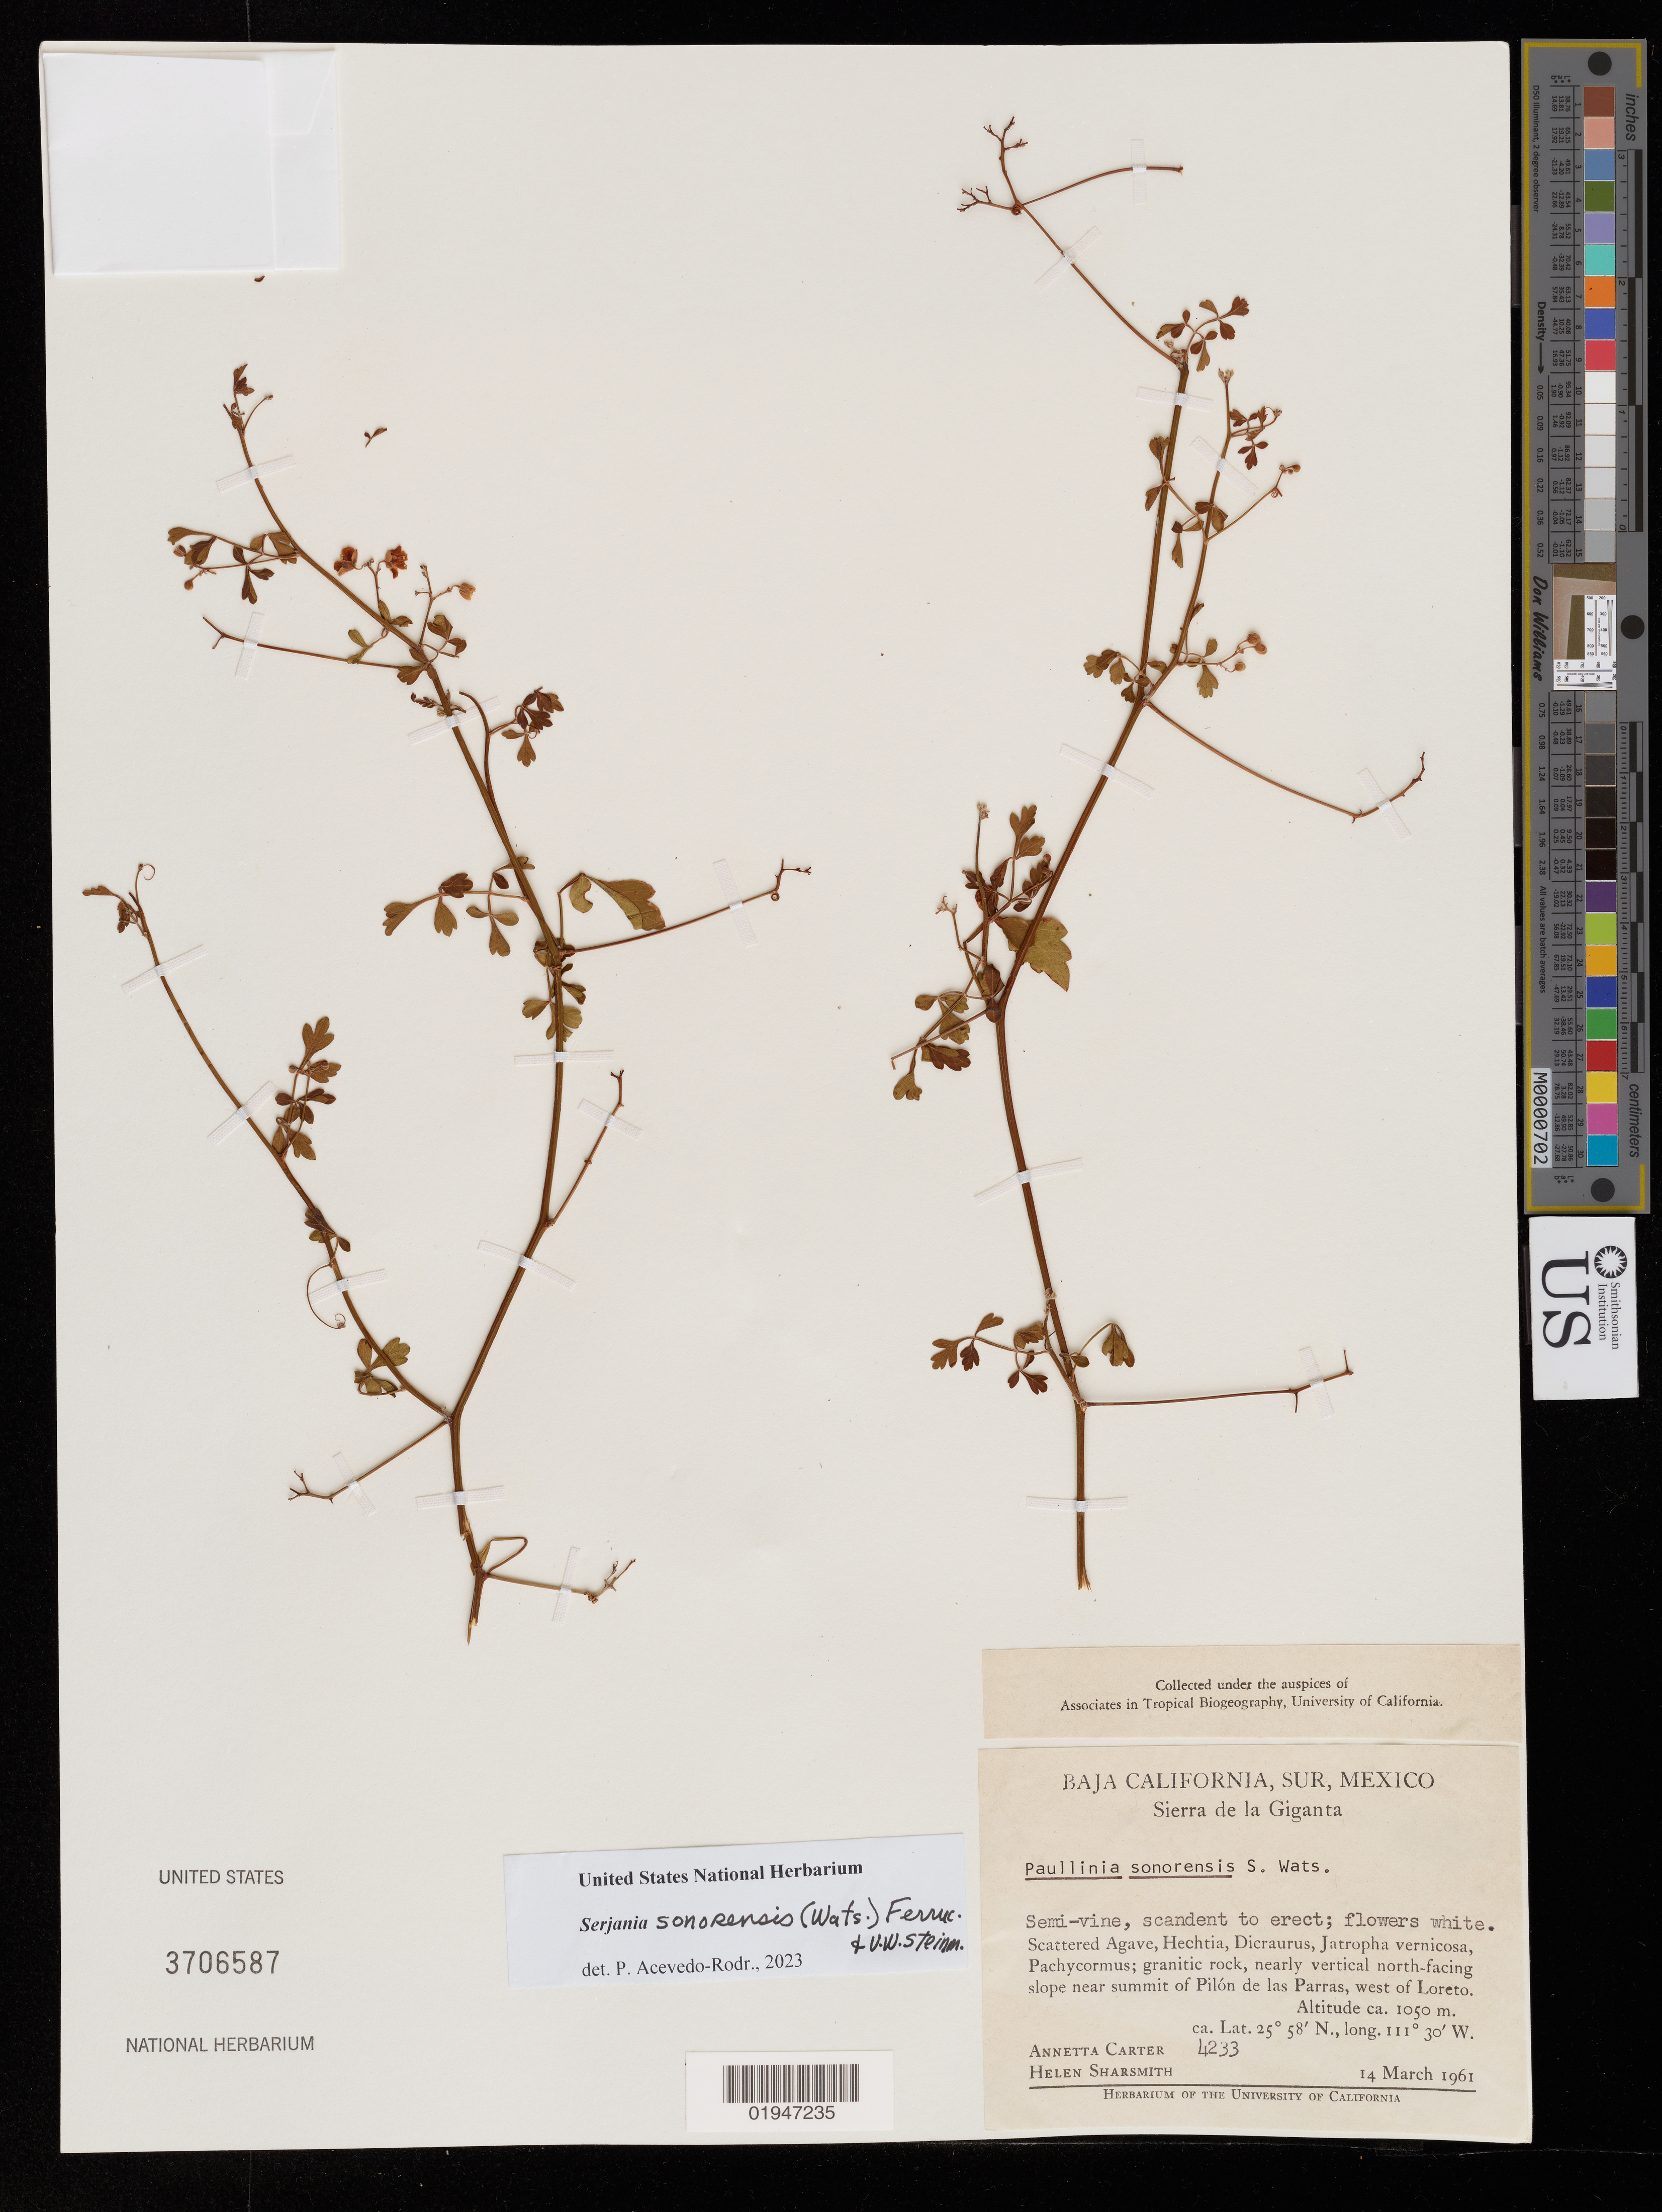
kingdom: Plantae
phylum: Tracheophyta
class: Magnoliopsida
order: Sapindales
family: Sapindaceae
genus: Serjania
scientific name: Serjania sonorensis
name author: (S. Watson) Ferrucci & V.W. Steinm.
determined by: Acevedo-Rodriguez, P., (US), Smithsonian Institution - National Museum of Natural History (UNITED STATES)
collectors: A. M. Carter & H. Sharsmith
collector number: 4233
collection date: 1961-03-14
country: Mexico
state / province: Baja California Sur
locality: Sierra de la Giganta. Pilón de las Parras, W of Loreto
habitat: Scattered Agave, Hechtia, Disraurus, Jatropha verniscosa, Pachycormus; granitic rock, nearly vertical N-facing slope near summit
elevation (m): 1050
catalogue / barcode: US 3706587